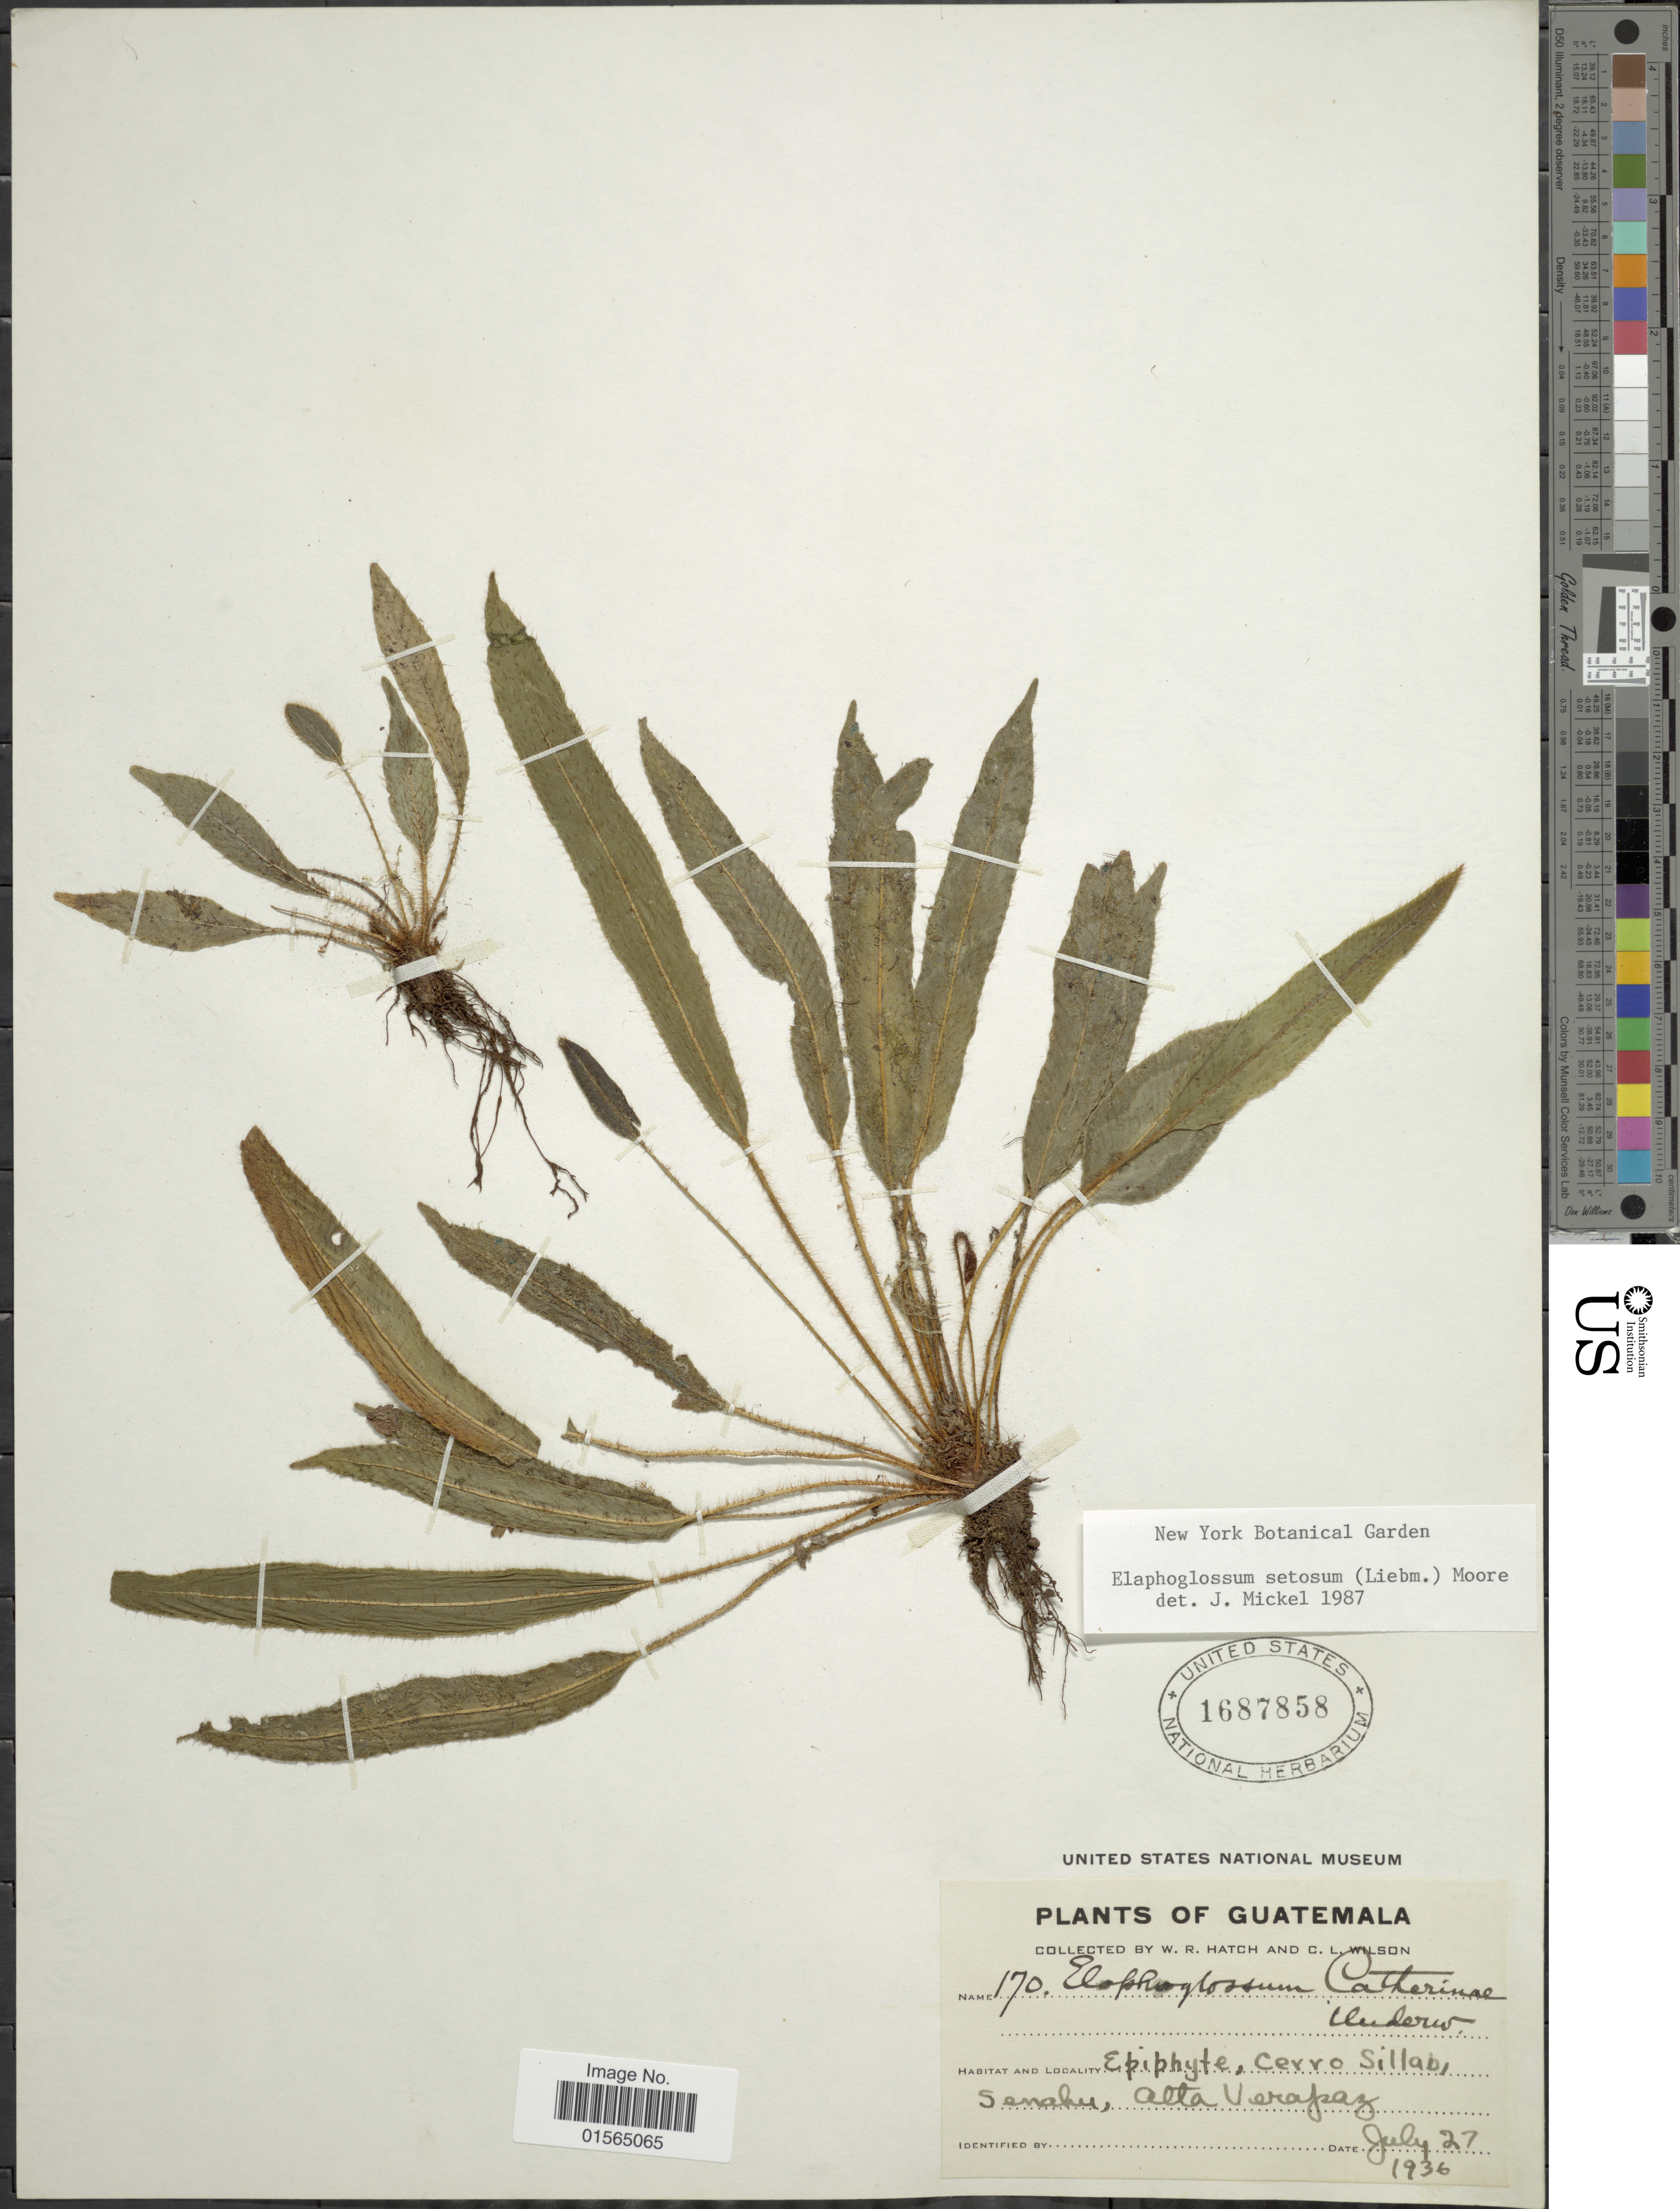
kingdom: Plantae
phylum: Tracheophyta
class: Polypodiopsida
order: Polypodiales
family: Dryopteridaceae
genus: Elaphoglossum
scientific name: Elaphoglossum setosum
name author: (Liebm.) T. Moore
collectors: W. Hatch & C. L. Wilson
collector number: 170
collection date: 1936-07-27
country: Guatemala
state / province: Alta Verapaz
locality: Epiphyte, Cerro Sillab, Senahu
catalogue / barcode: US 1687858